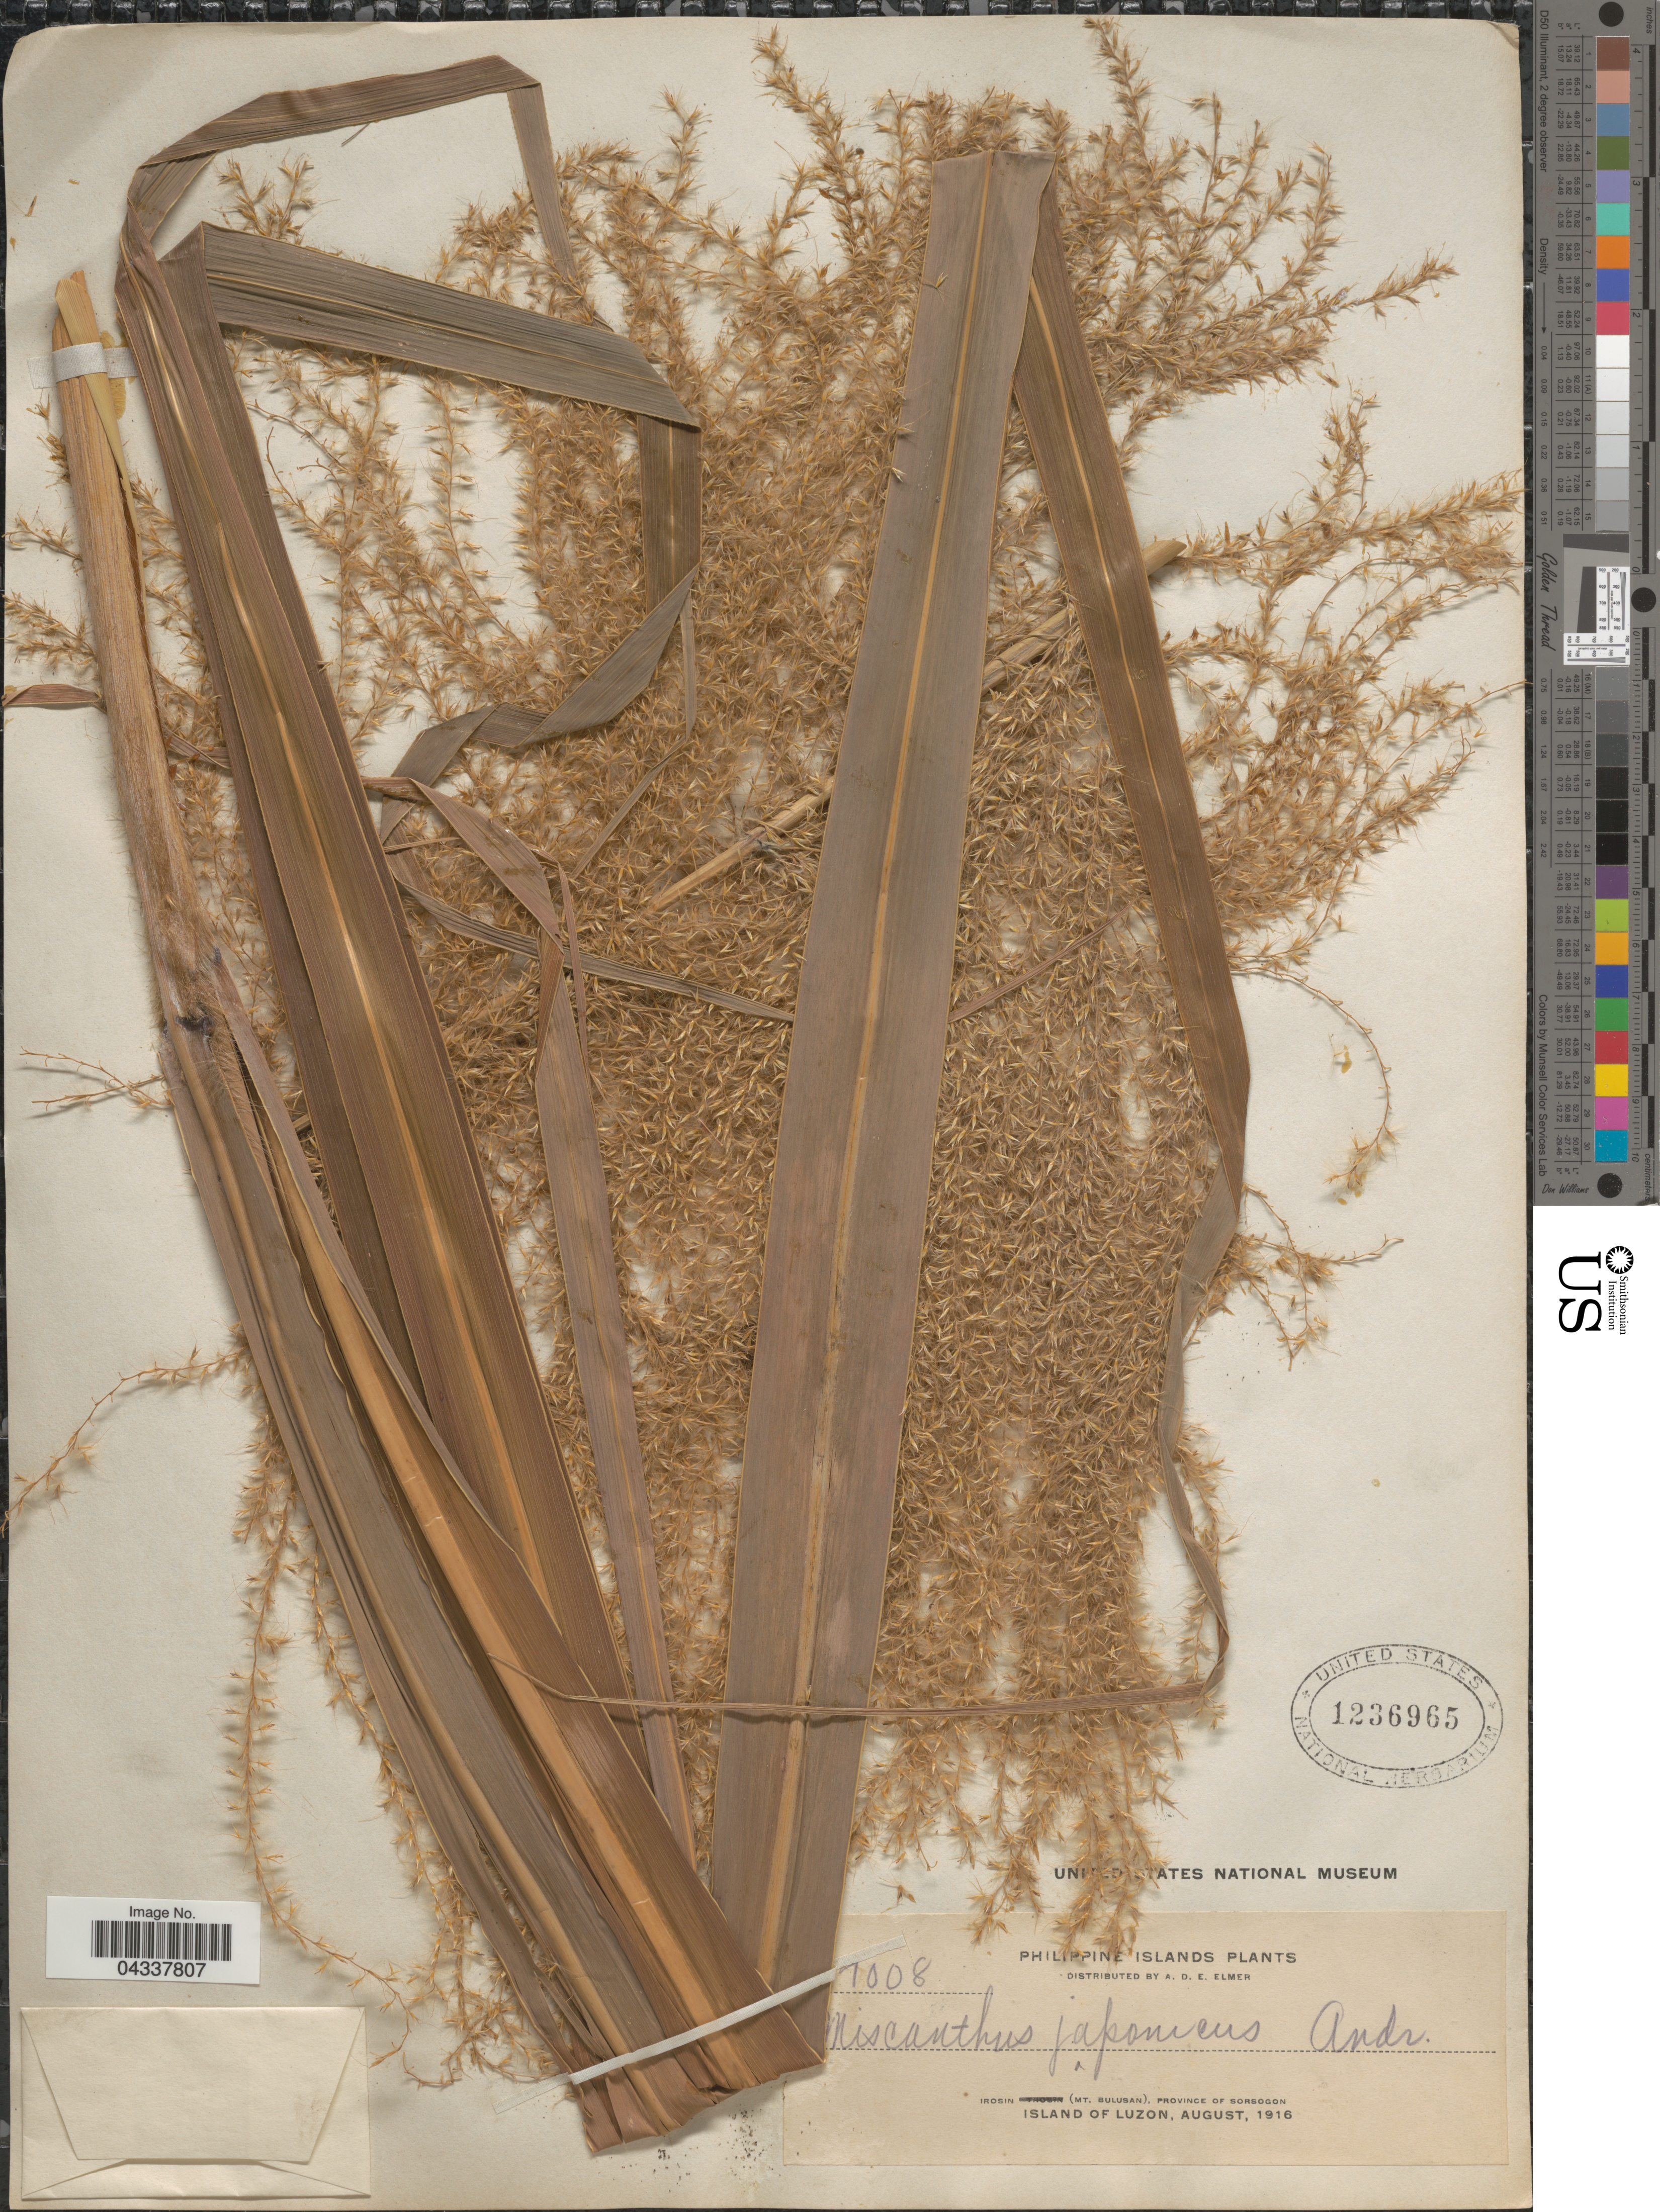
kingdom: Plantae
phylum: Tracheophyta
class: Liliopsida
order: Poales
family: Poaceae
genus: Miscanthus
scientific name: Miscanthus sinensis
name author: Andersson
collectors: A. D. E. Elmer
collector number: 1008*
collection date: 1916-08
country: Philippines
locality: Irosin (Mt. Bulusan), Province of Sorsogon. Island of Luzon.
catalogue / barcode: US 1236965